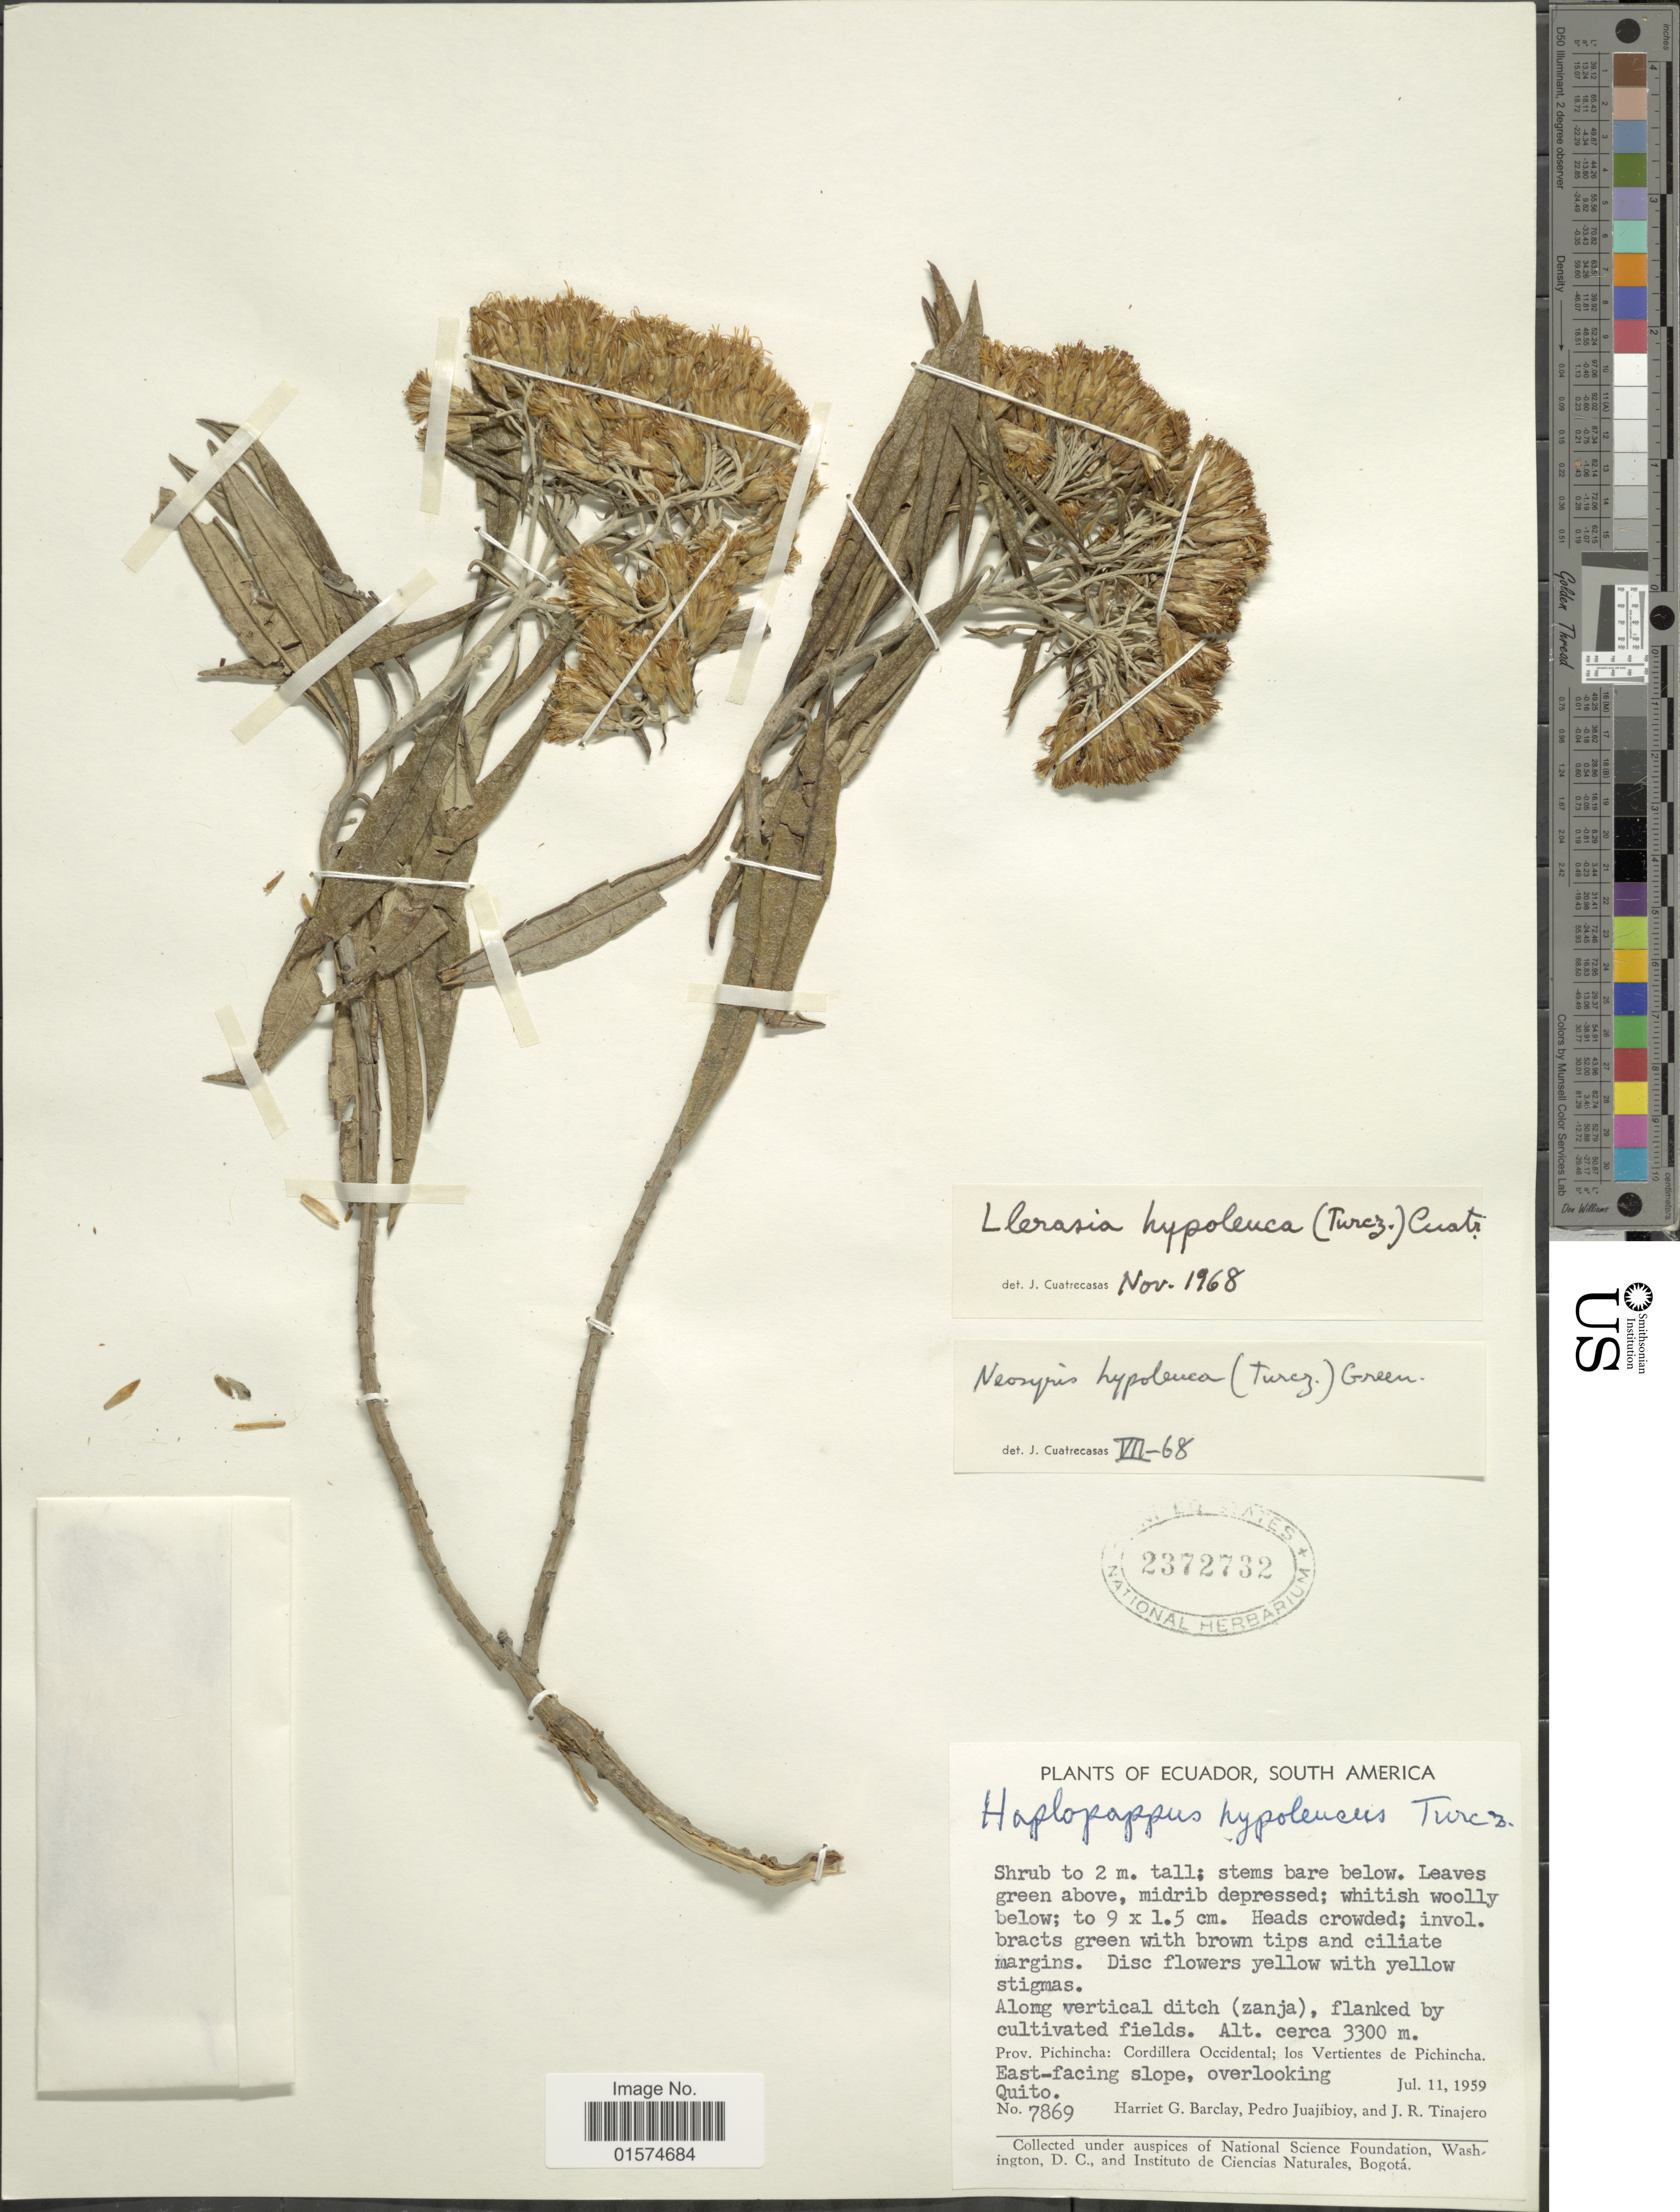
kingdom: Plantae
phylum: Tracheophyta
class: Magnoliopsida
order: Asterales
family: Asteraceae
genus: Llerasia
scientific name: Llerasia hypoleuca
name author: (Turcz.) Cuatrec.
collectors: H. G. Barclay, P. Juajibioy & J. Tinajero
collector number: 7869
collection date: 1959-07-11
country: Ecuador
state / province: Pichincha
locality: Cordillera Occidental; los Vertientes de Pichincha. East-facing slope, overlooking Quito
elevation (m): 3300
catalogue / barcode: US 2372732